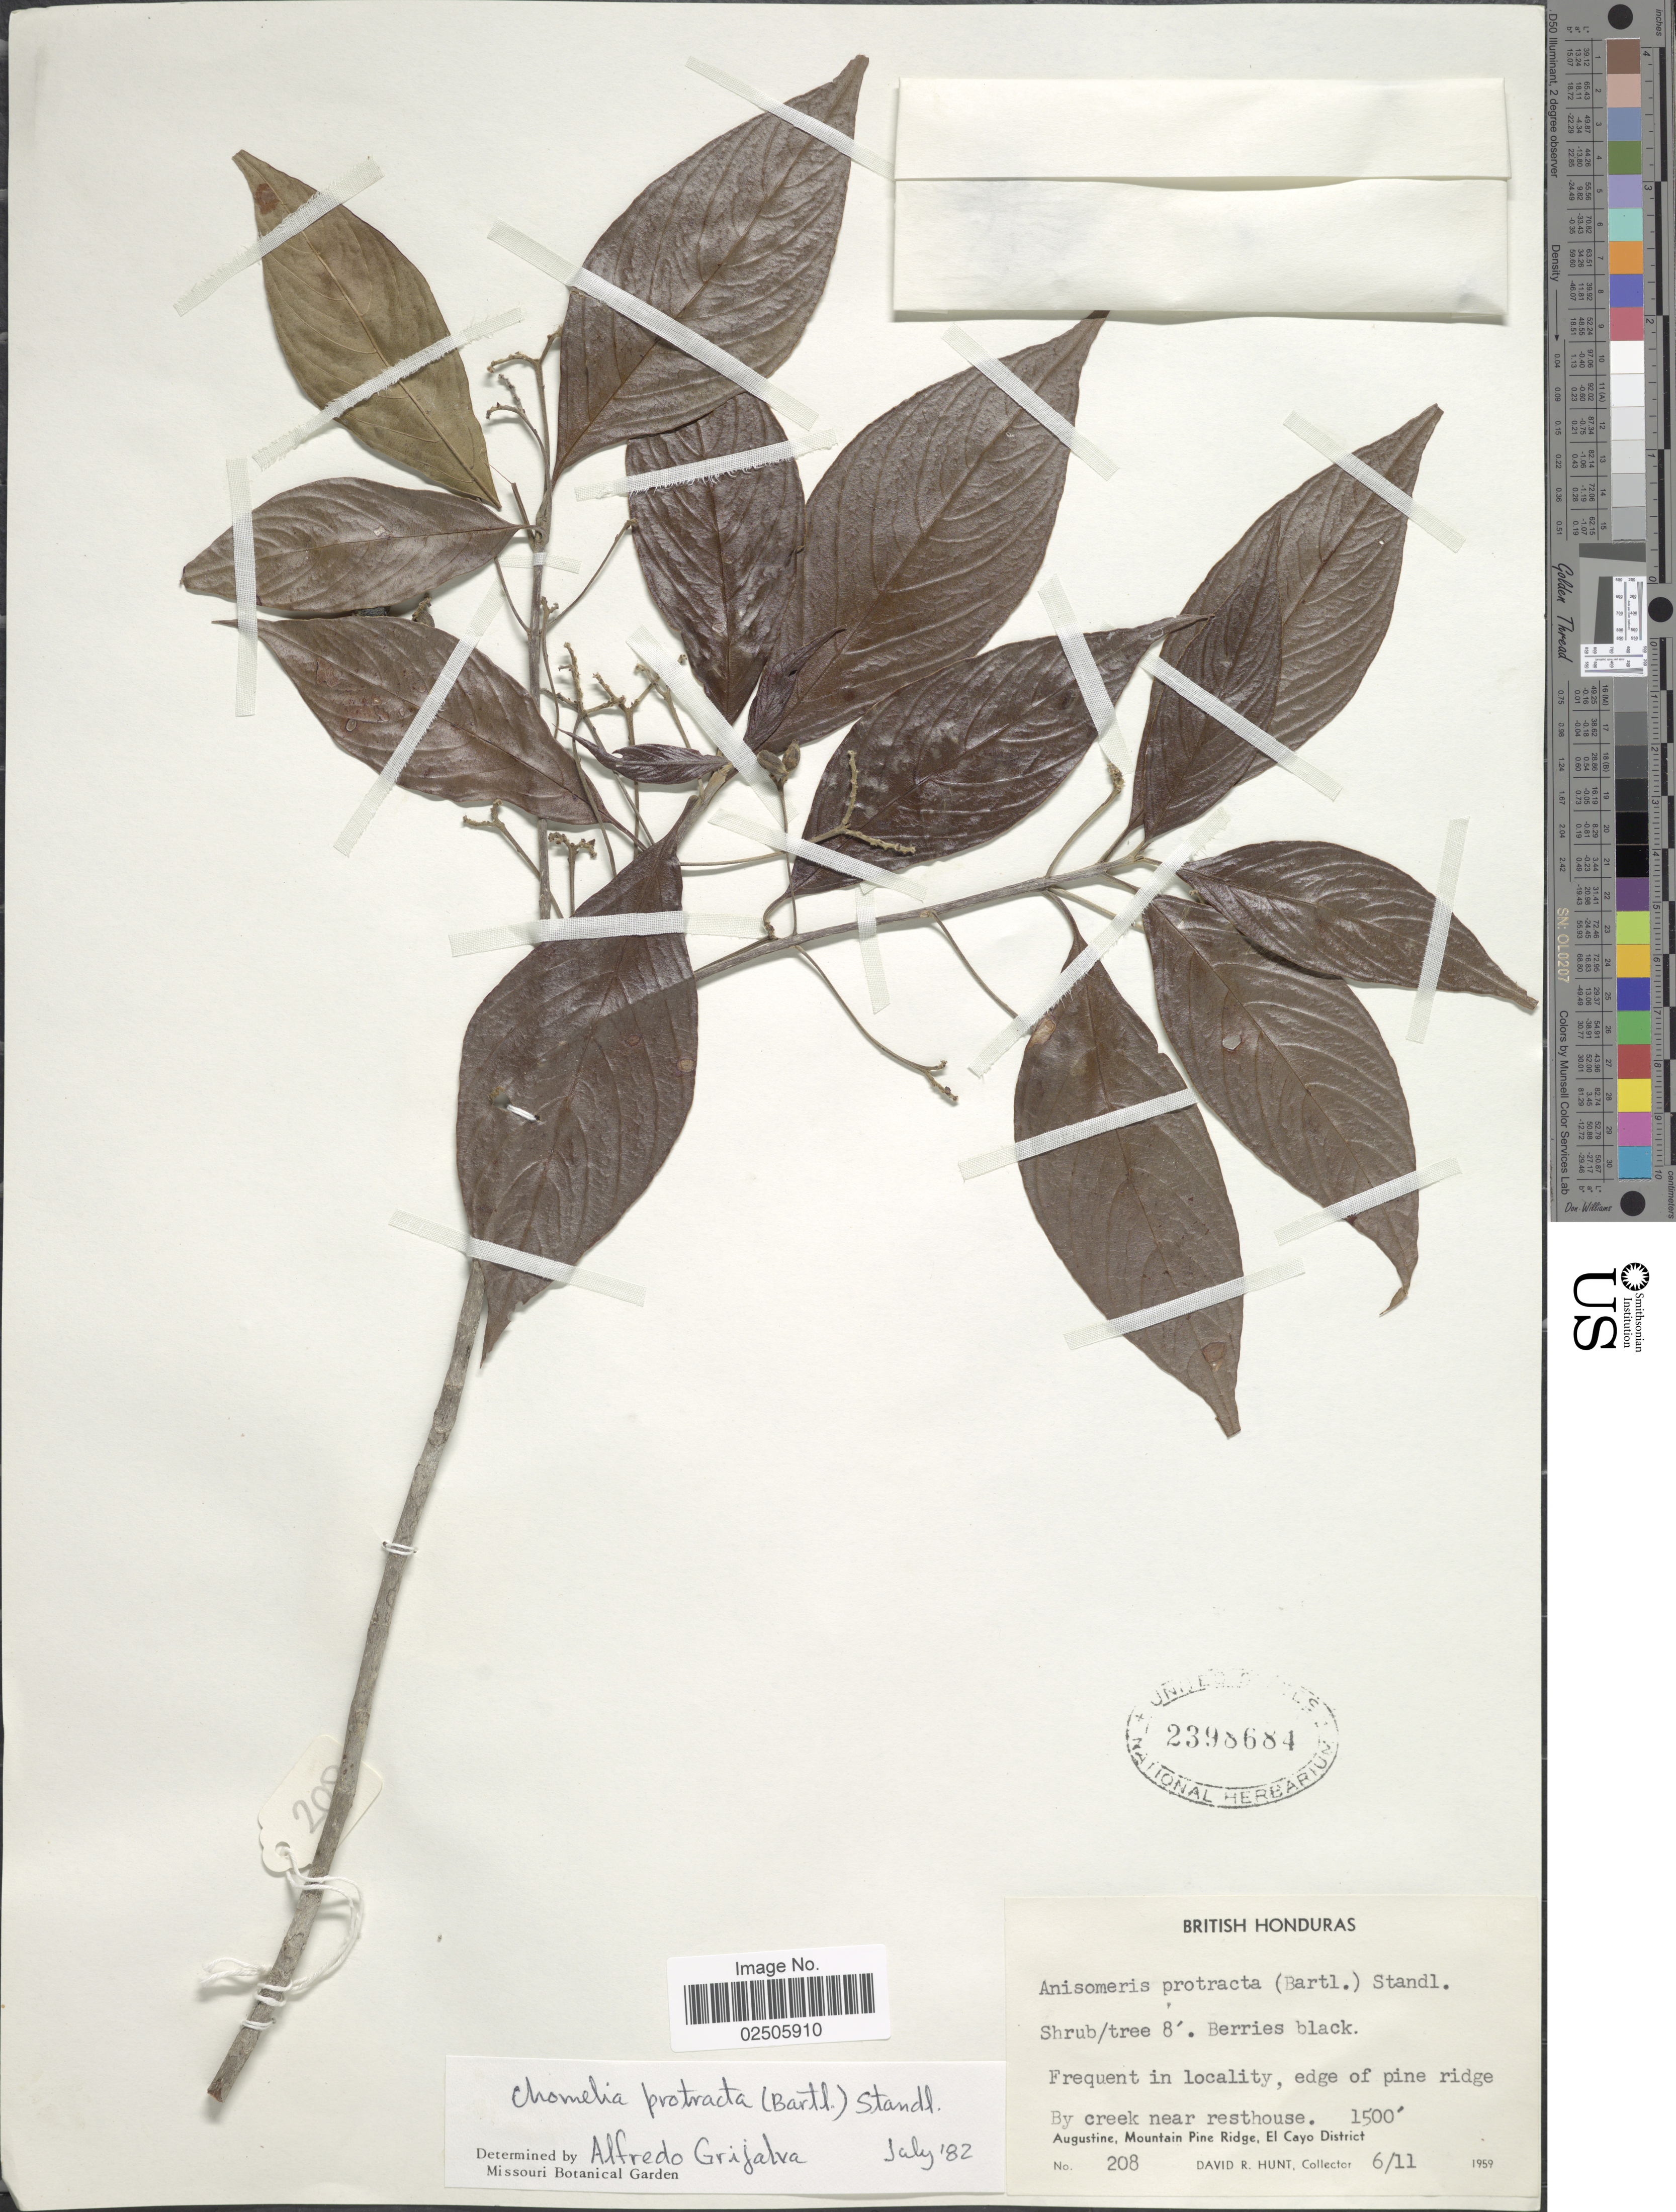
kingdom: Plantae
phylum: Tracheophyta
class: Magnoliopsida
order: Gentianales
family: Rubiaceae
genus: Chomelia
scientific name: Chomelia protracta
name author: (Bartl. ex DC.) Standl.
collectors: D. R. Hunt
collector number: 208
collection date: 1959-11-06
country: Belize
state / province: Cayo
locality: British Honduras, Frequent in locality, edge of pine ridge by creek near resthouse, Augustine, Mountain Pine Ridge, El Cayo District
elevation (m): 457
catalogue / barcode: US 2398684